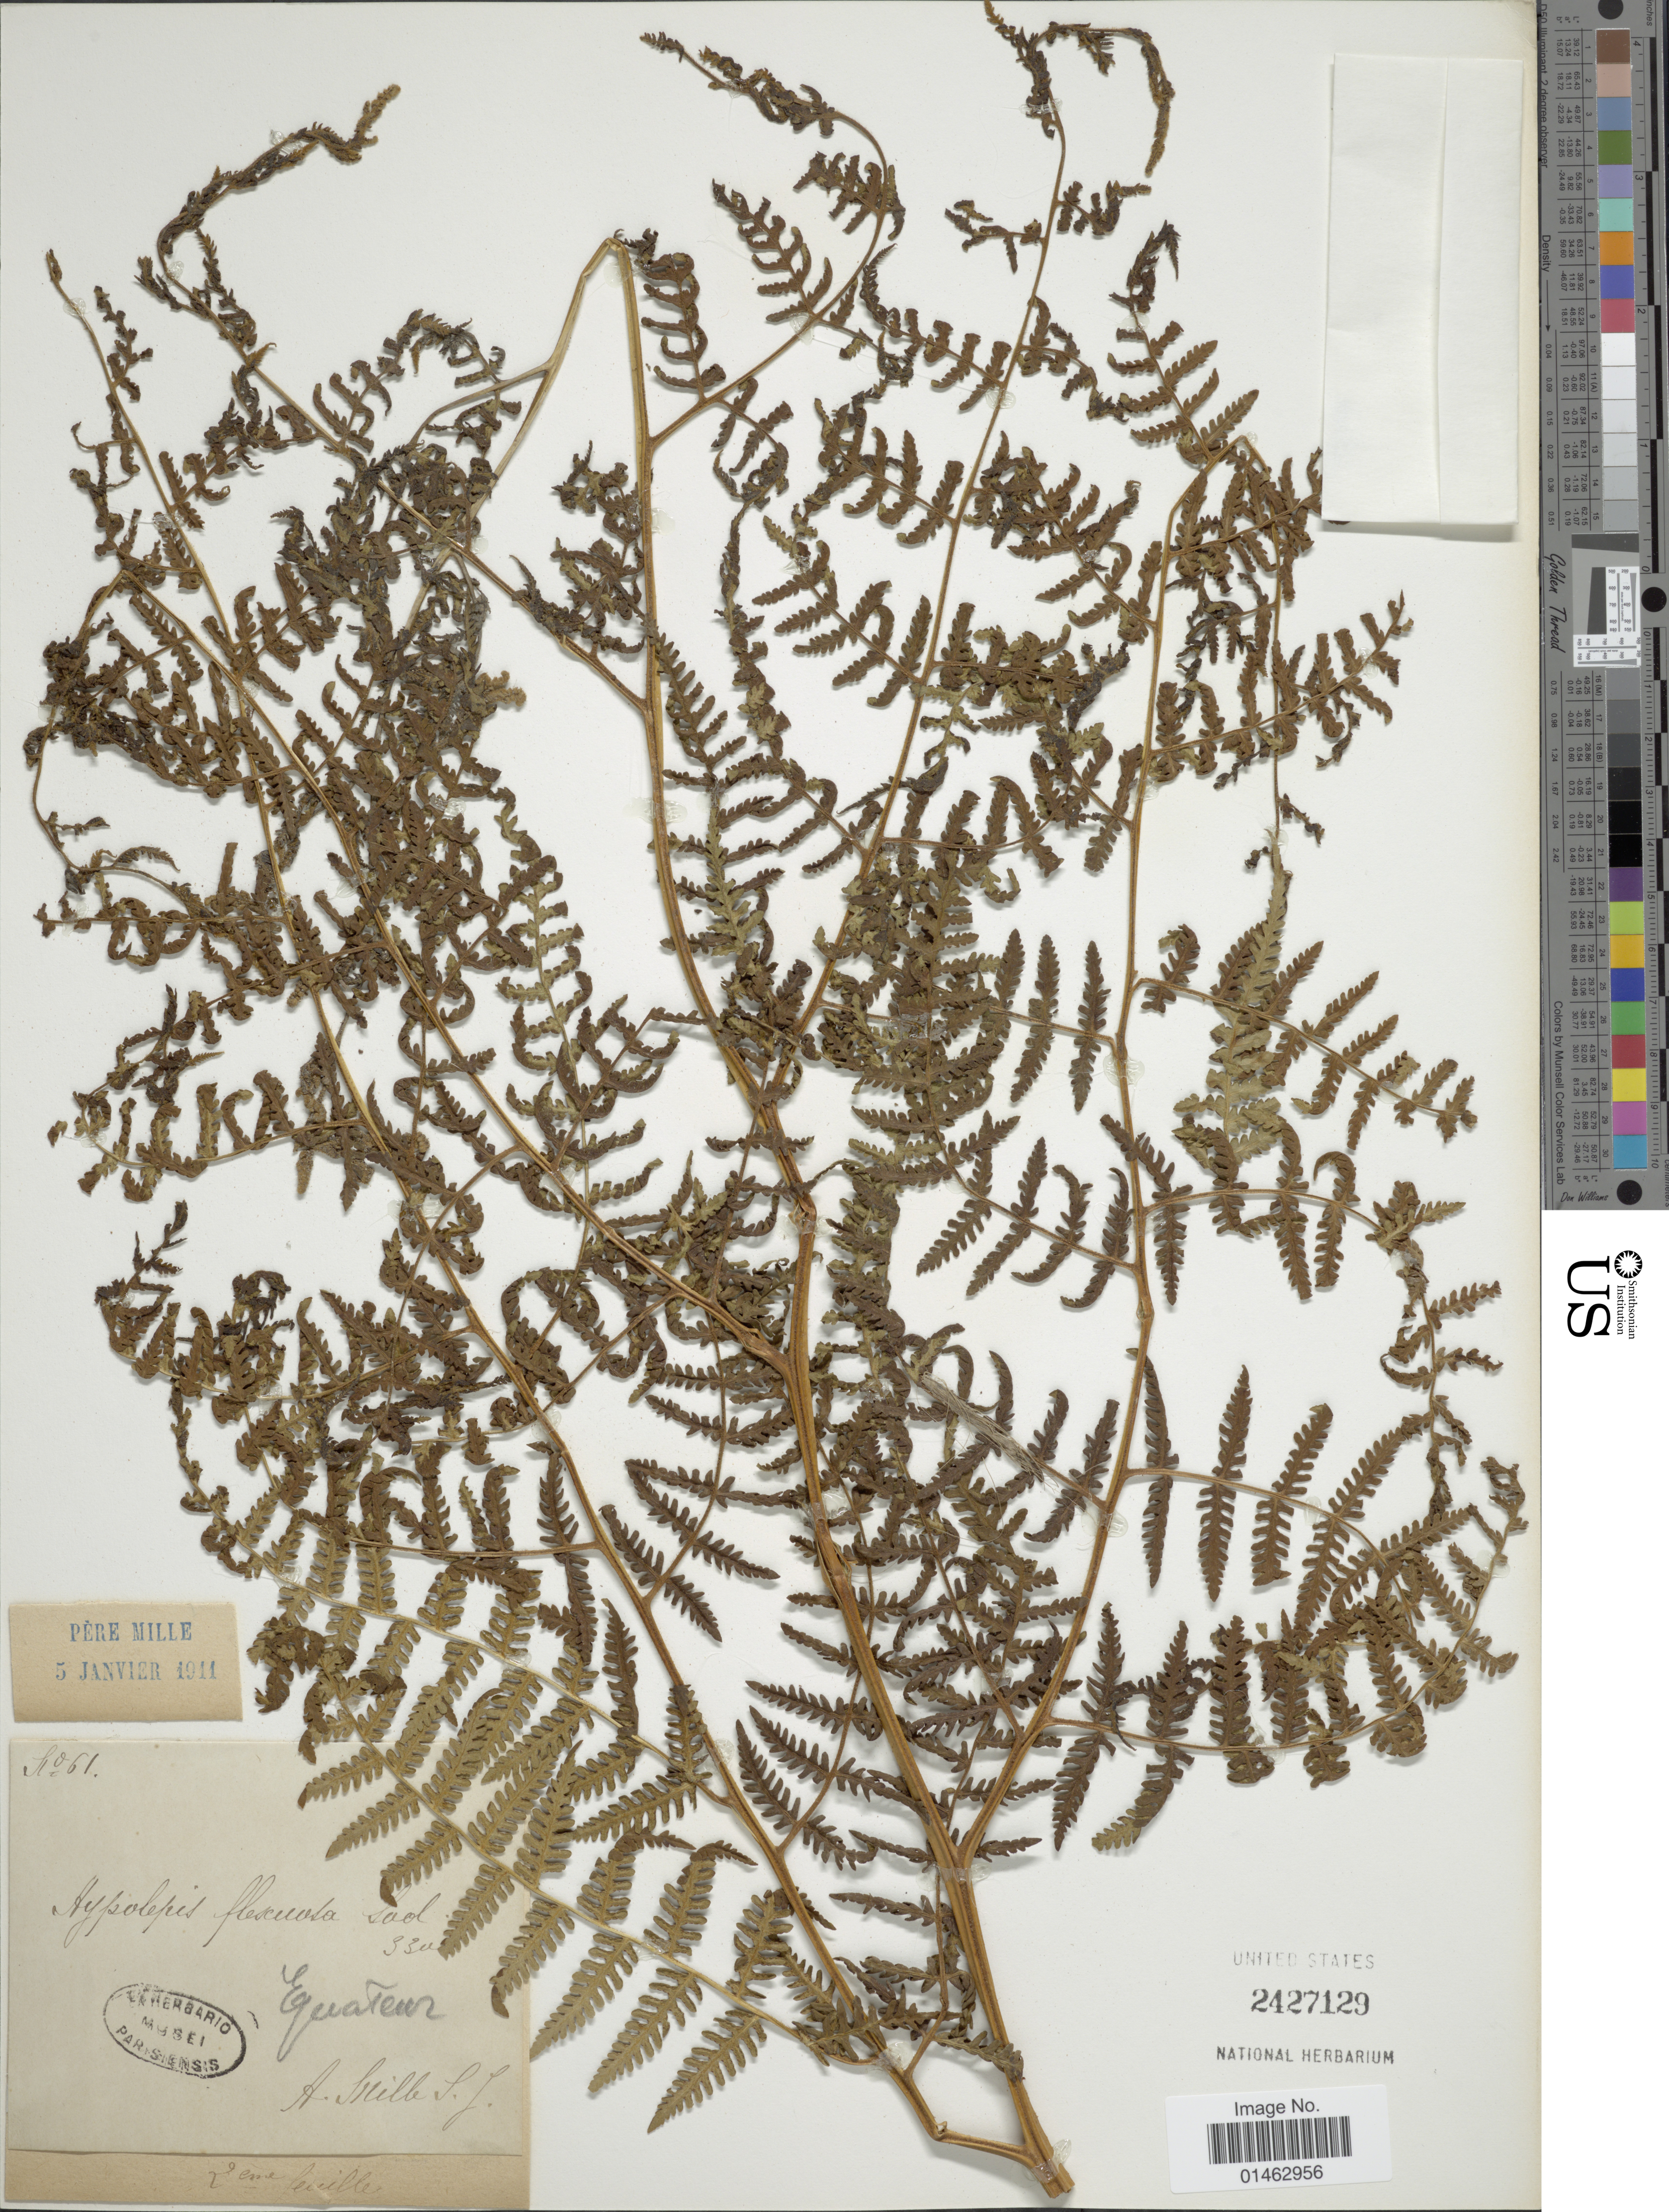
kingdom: Plantae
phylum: Tracheophyta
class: Polypodiopsida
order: Polypodiales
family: Dennstaedtiaceae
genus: Hypolepis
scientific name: Hypolepis bogotensis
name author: H. Karst.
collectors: A. Mille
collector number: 61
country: Ecuador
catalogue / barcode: US 2427129